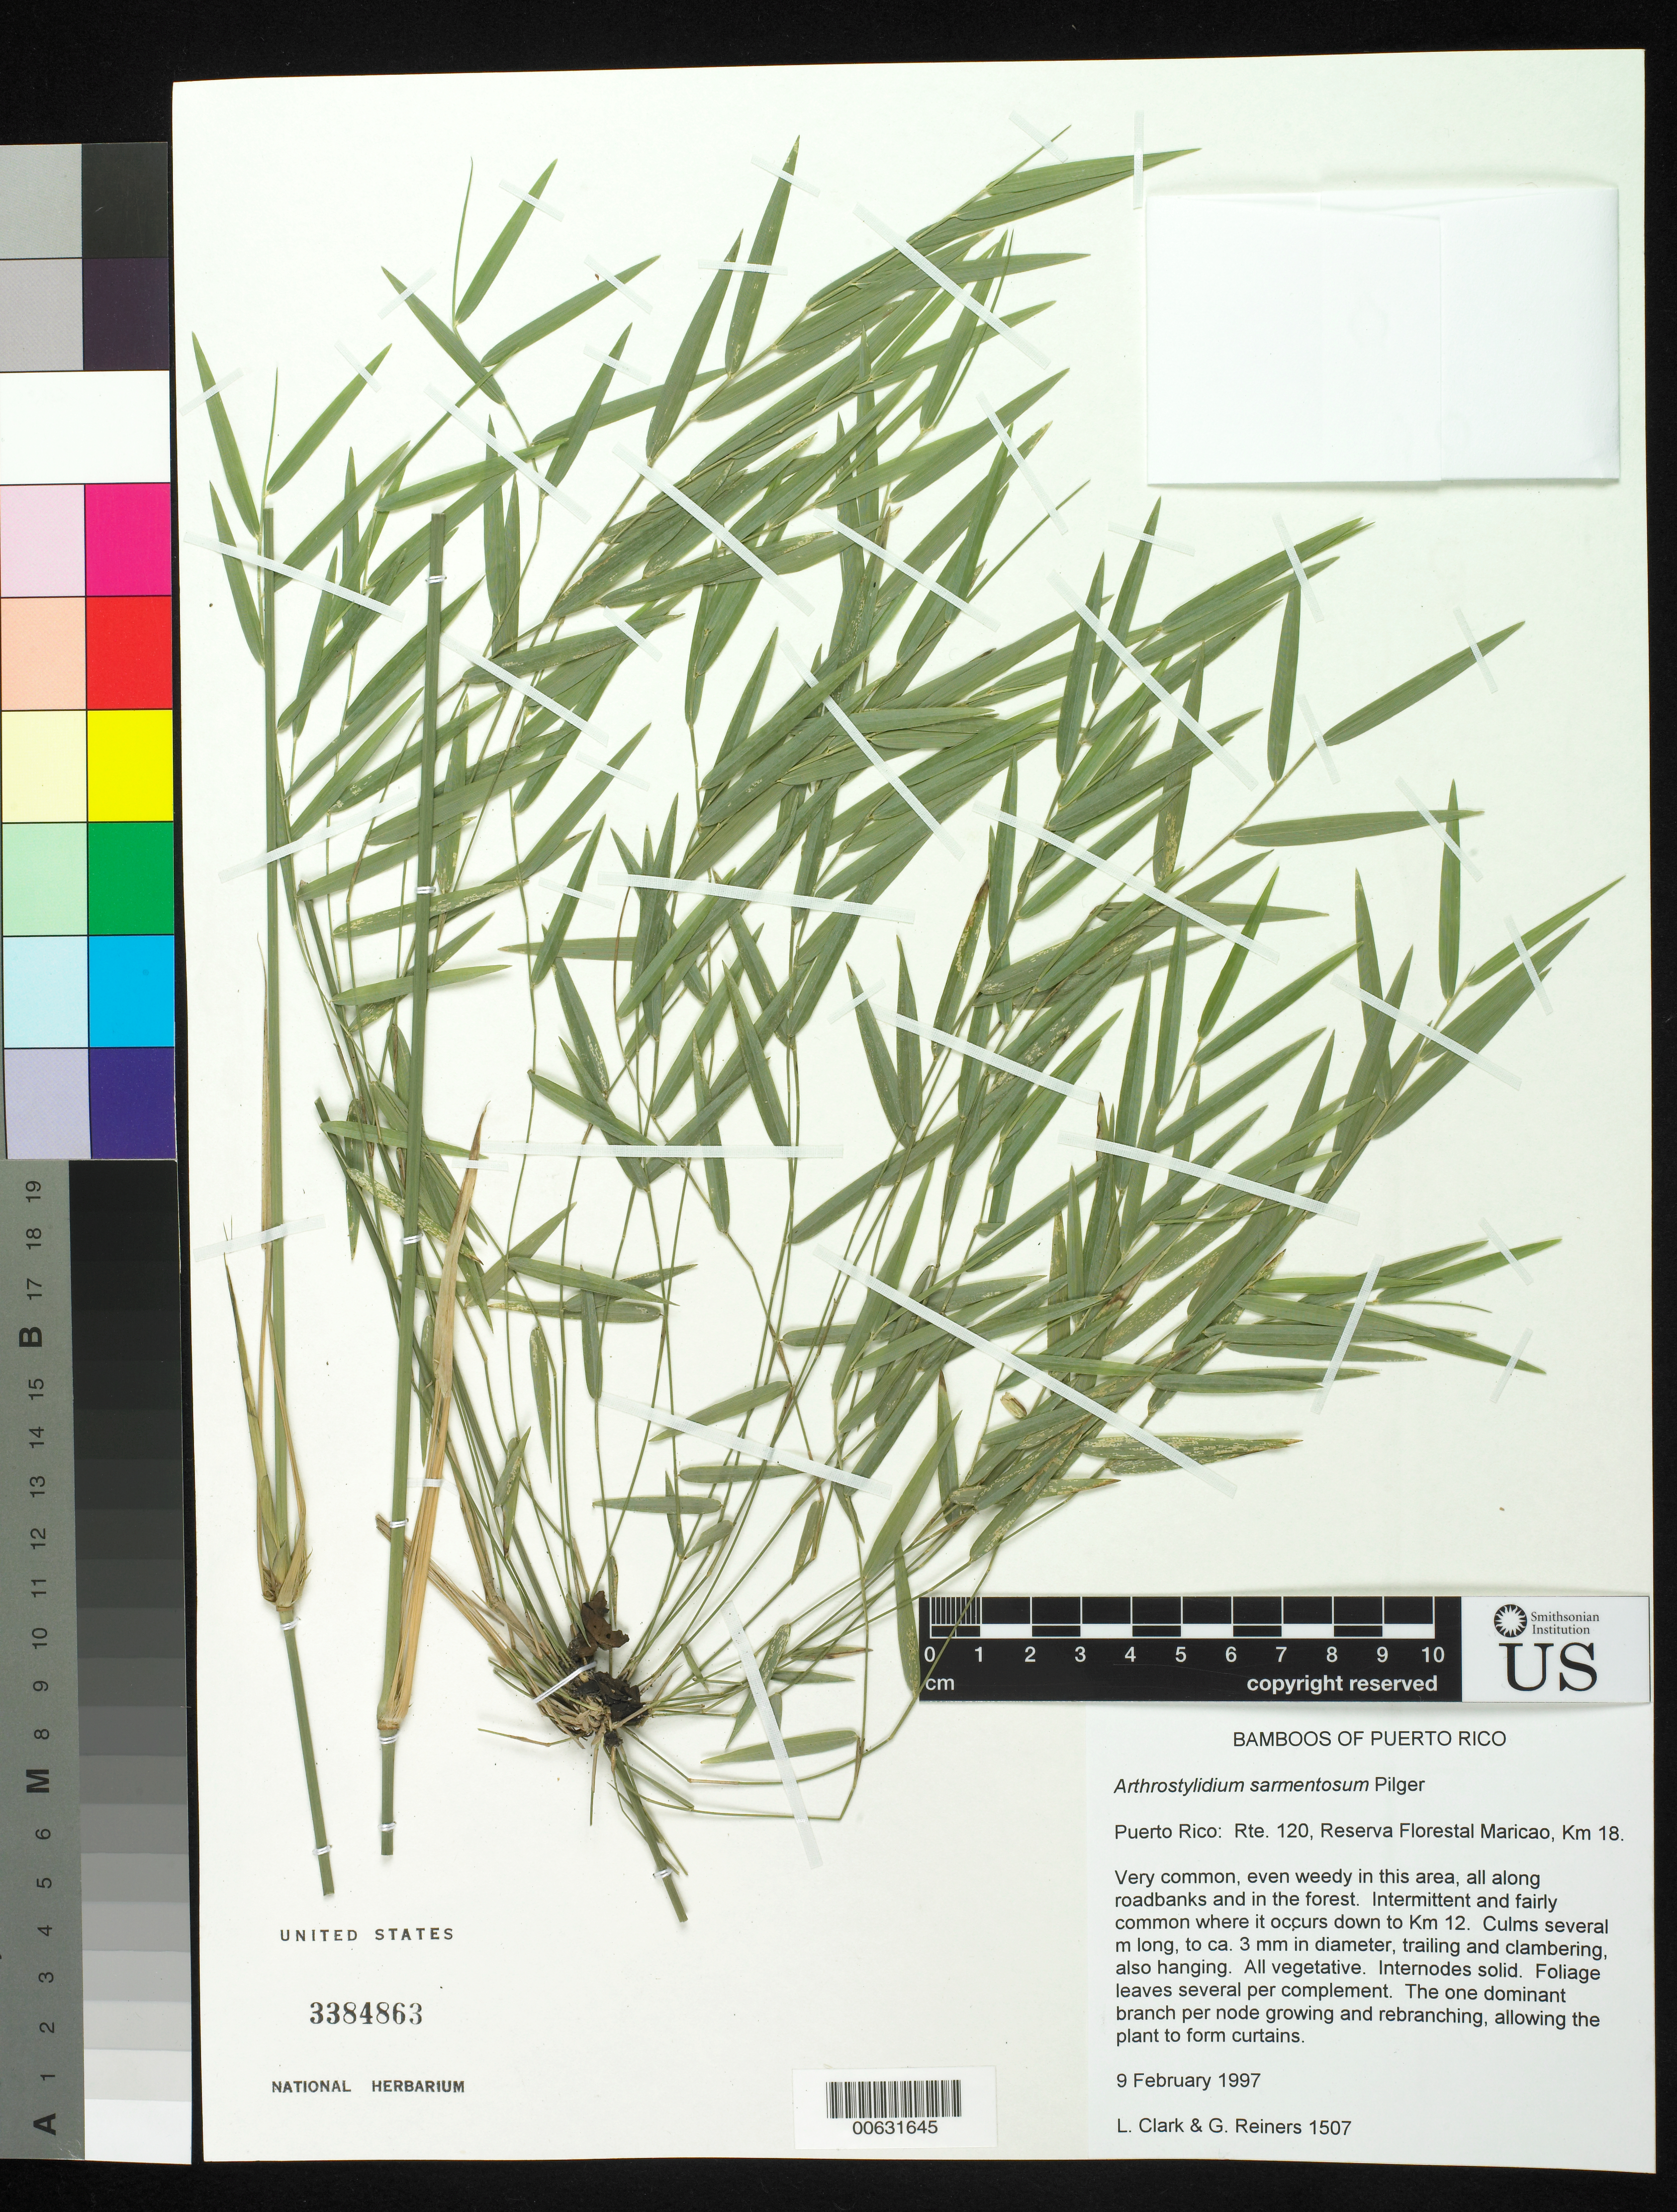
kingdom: Plantae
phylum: Tracheophyta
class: Liliopsida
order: Poales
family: Poaceae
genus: Arthrostylidium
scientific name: Arthrostylidium sarmentosum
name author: Pilg. in Urb.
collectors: L. G. Clark & G. Reiners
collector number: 1507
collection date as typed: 09 Feb 1997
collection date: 1997-02-09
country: Puerto Rico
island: Greater Antilles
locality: Rte. 120 reserva forestal maricao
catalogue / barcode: US 3384863